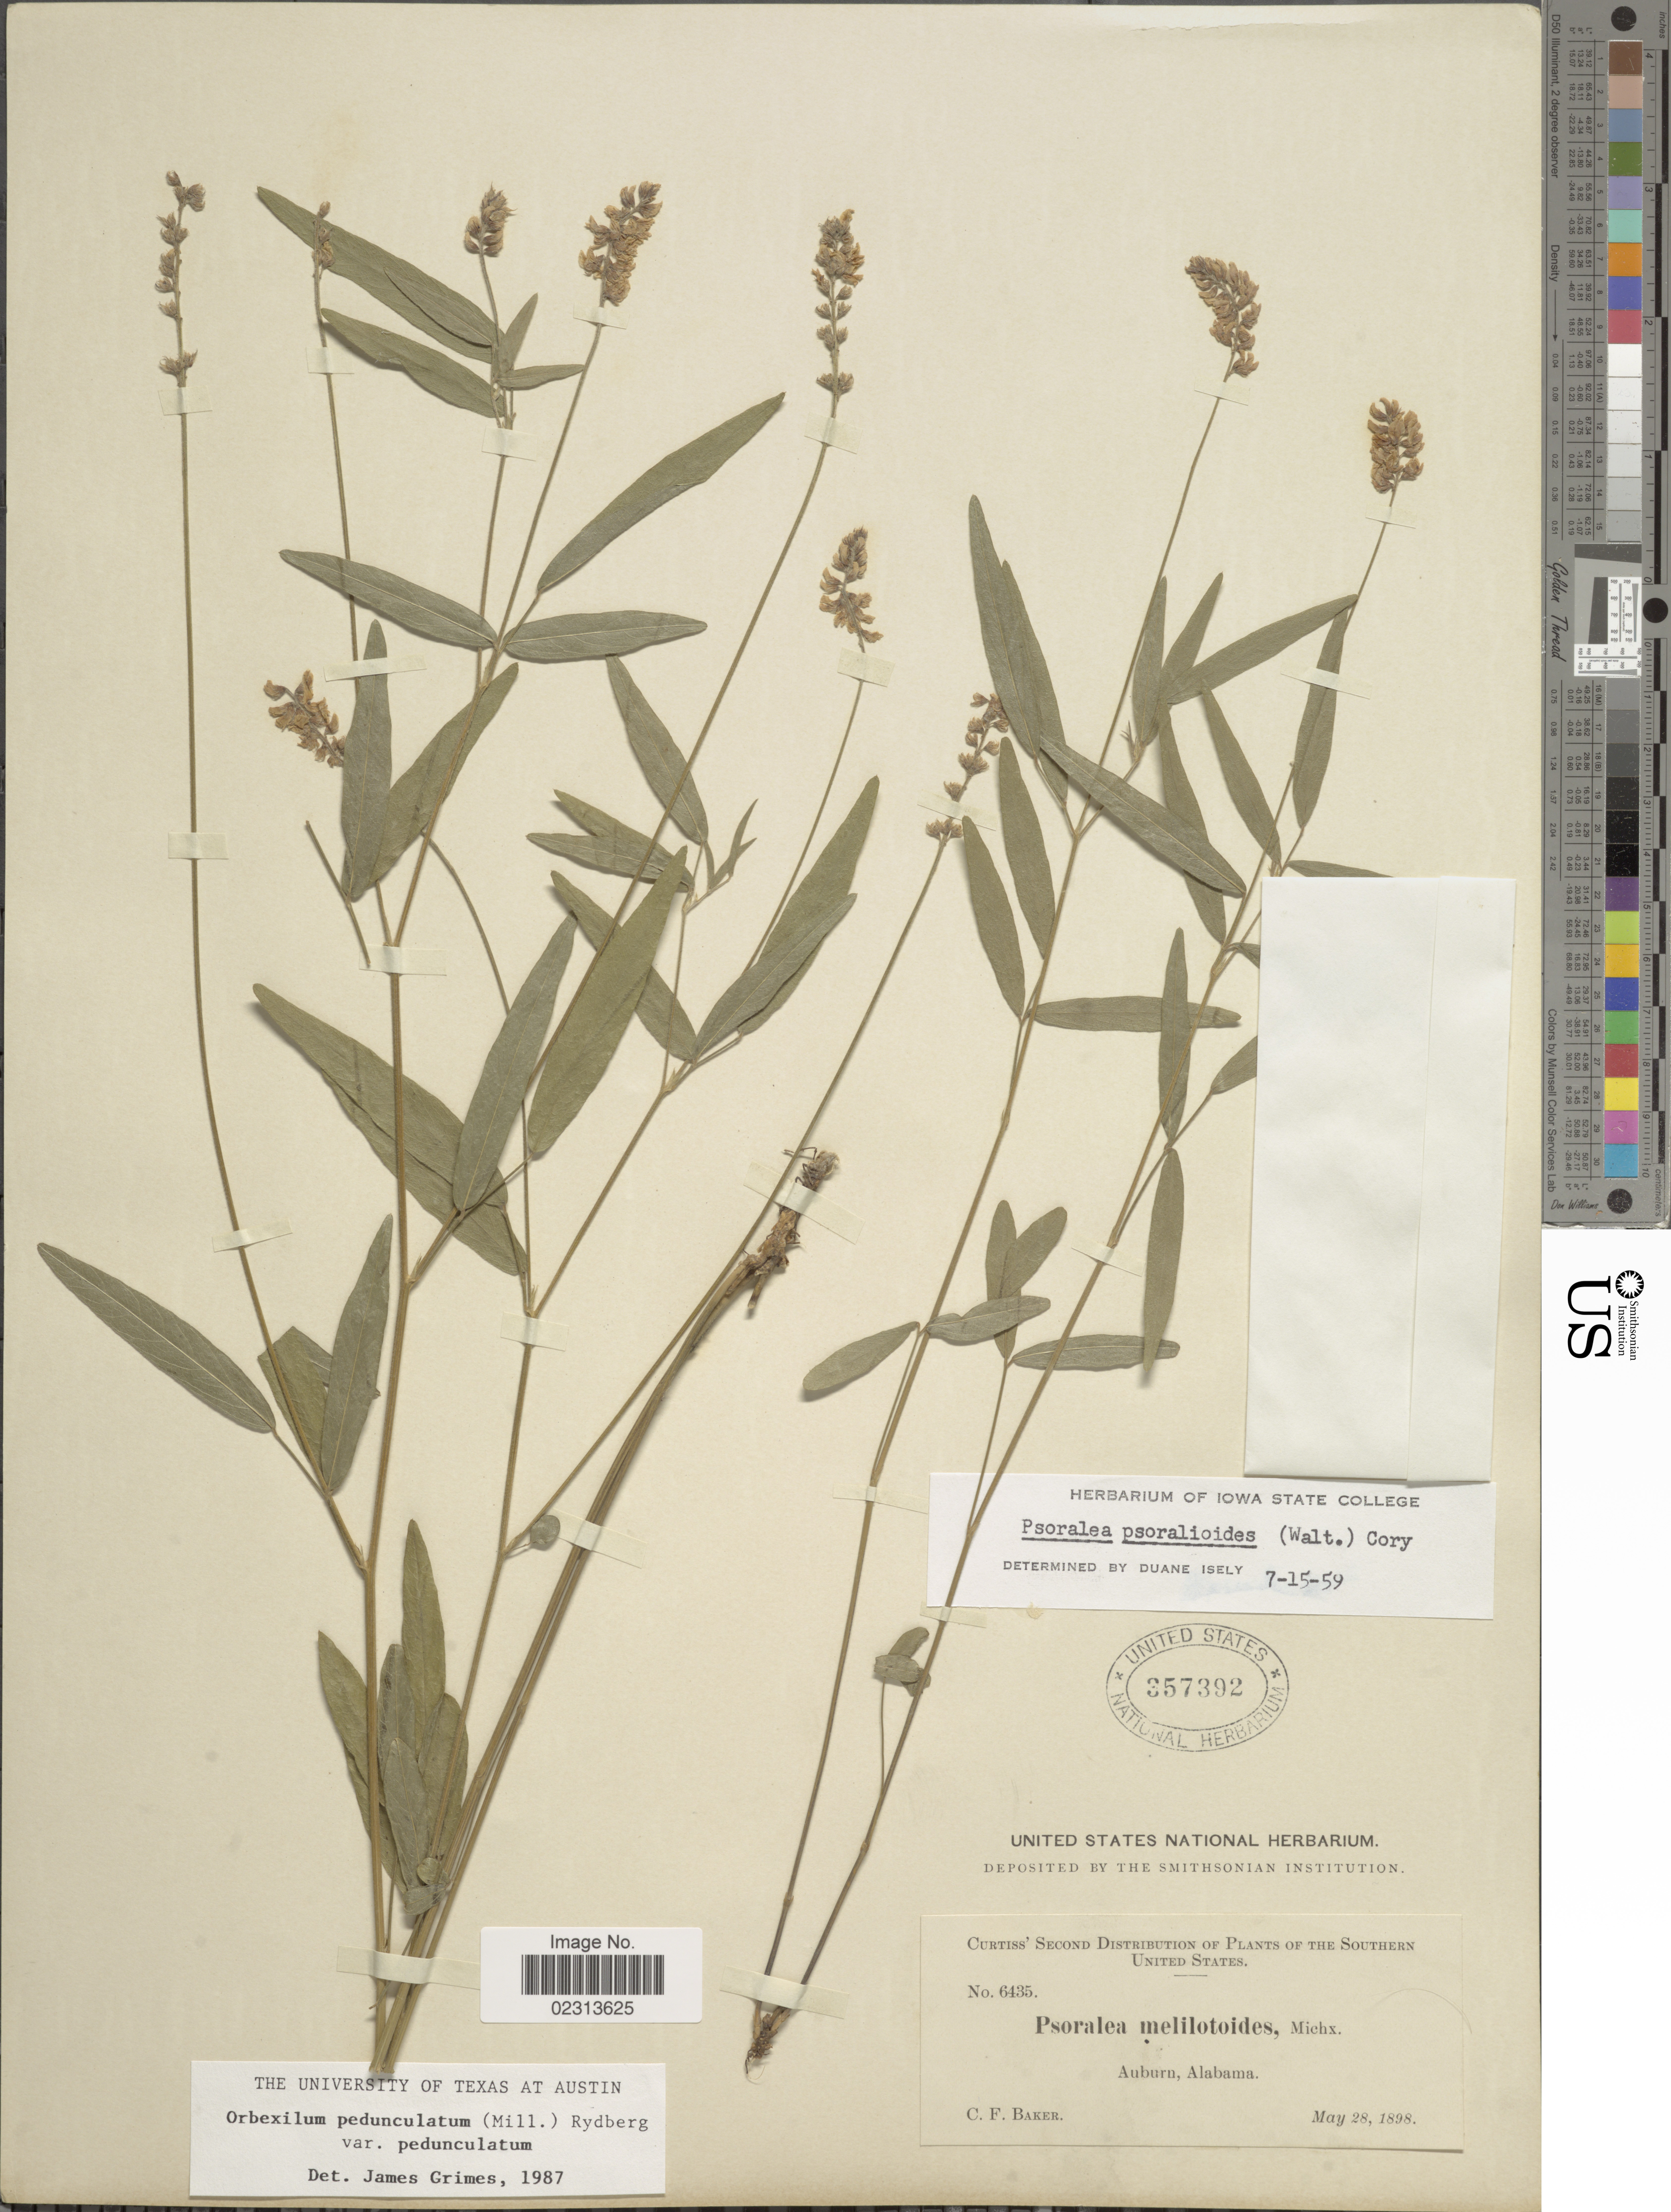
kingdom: Plantae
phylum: Tracheophyta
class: Magnoliopsida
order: Fabales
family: Fabaceae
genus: Orbexilum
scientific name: Orbexilum pedunculatum var. pedunculatum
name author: (Miller) Rydberg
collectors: C. F. Baker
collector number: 6435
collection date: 1898-05-28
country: United States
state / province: Alabama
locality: Auburn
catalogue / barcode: US 357392